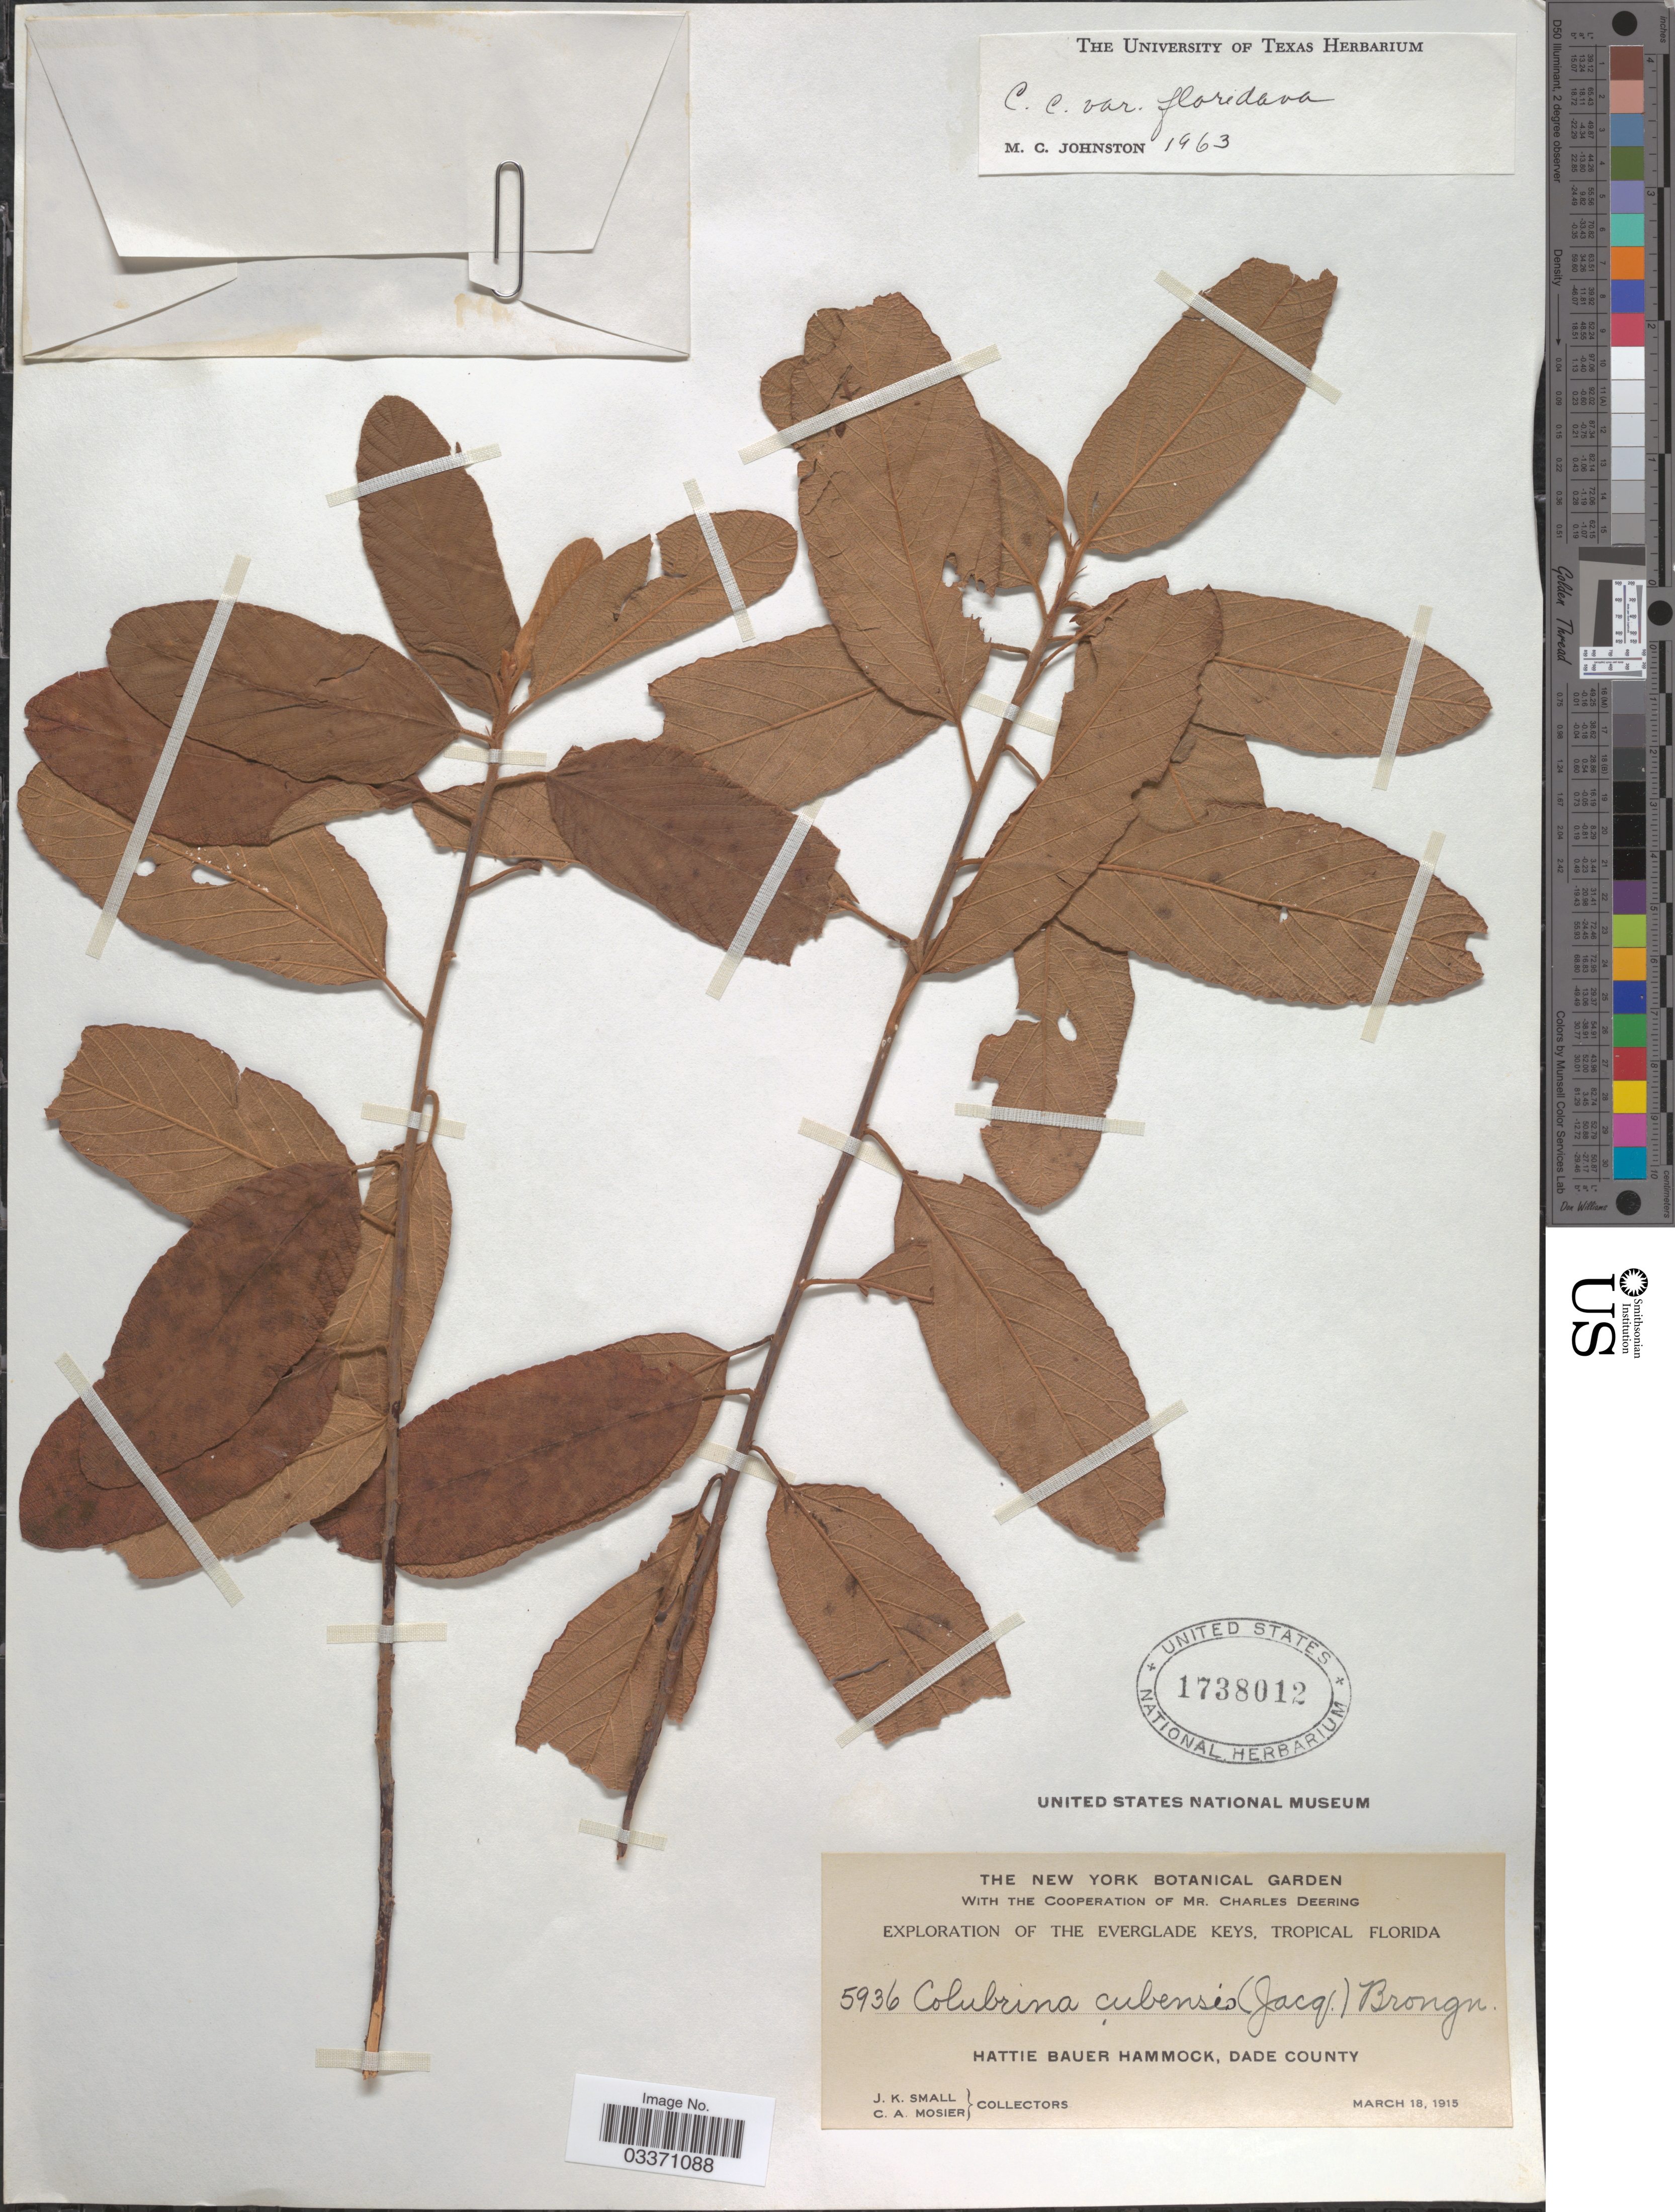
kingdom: Plantae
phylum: Tracheophyta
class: Magnoliopsida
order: Rosales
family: Rhamnaceae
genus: Colubrina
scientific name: Colubrina cubensis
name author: (Jacq.) Brongn.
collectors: J. K. Small & C. A. Mosier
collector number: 5936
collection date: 1915-03-18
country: United States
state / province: Florida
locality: Hattie Bauer Hammock, Dade County.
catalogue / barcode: US 1738012